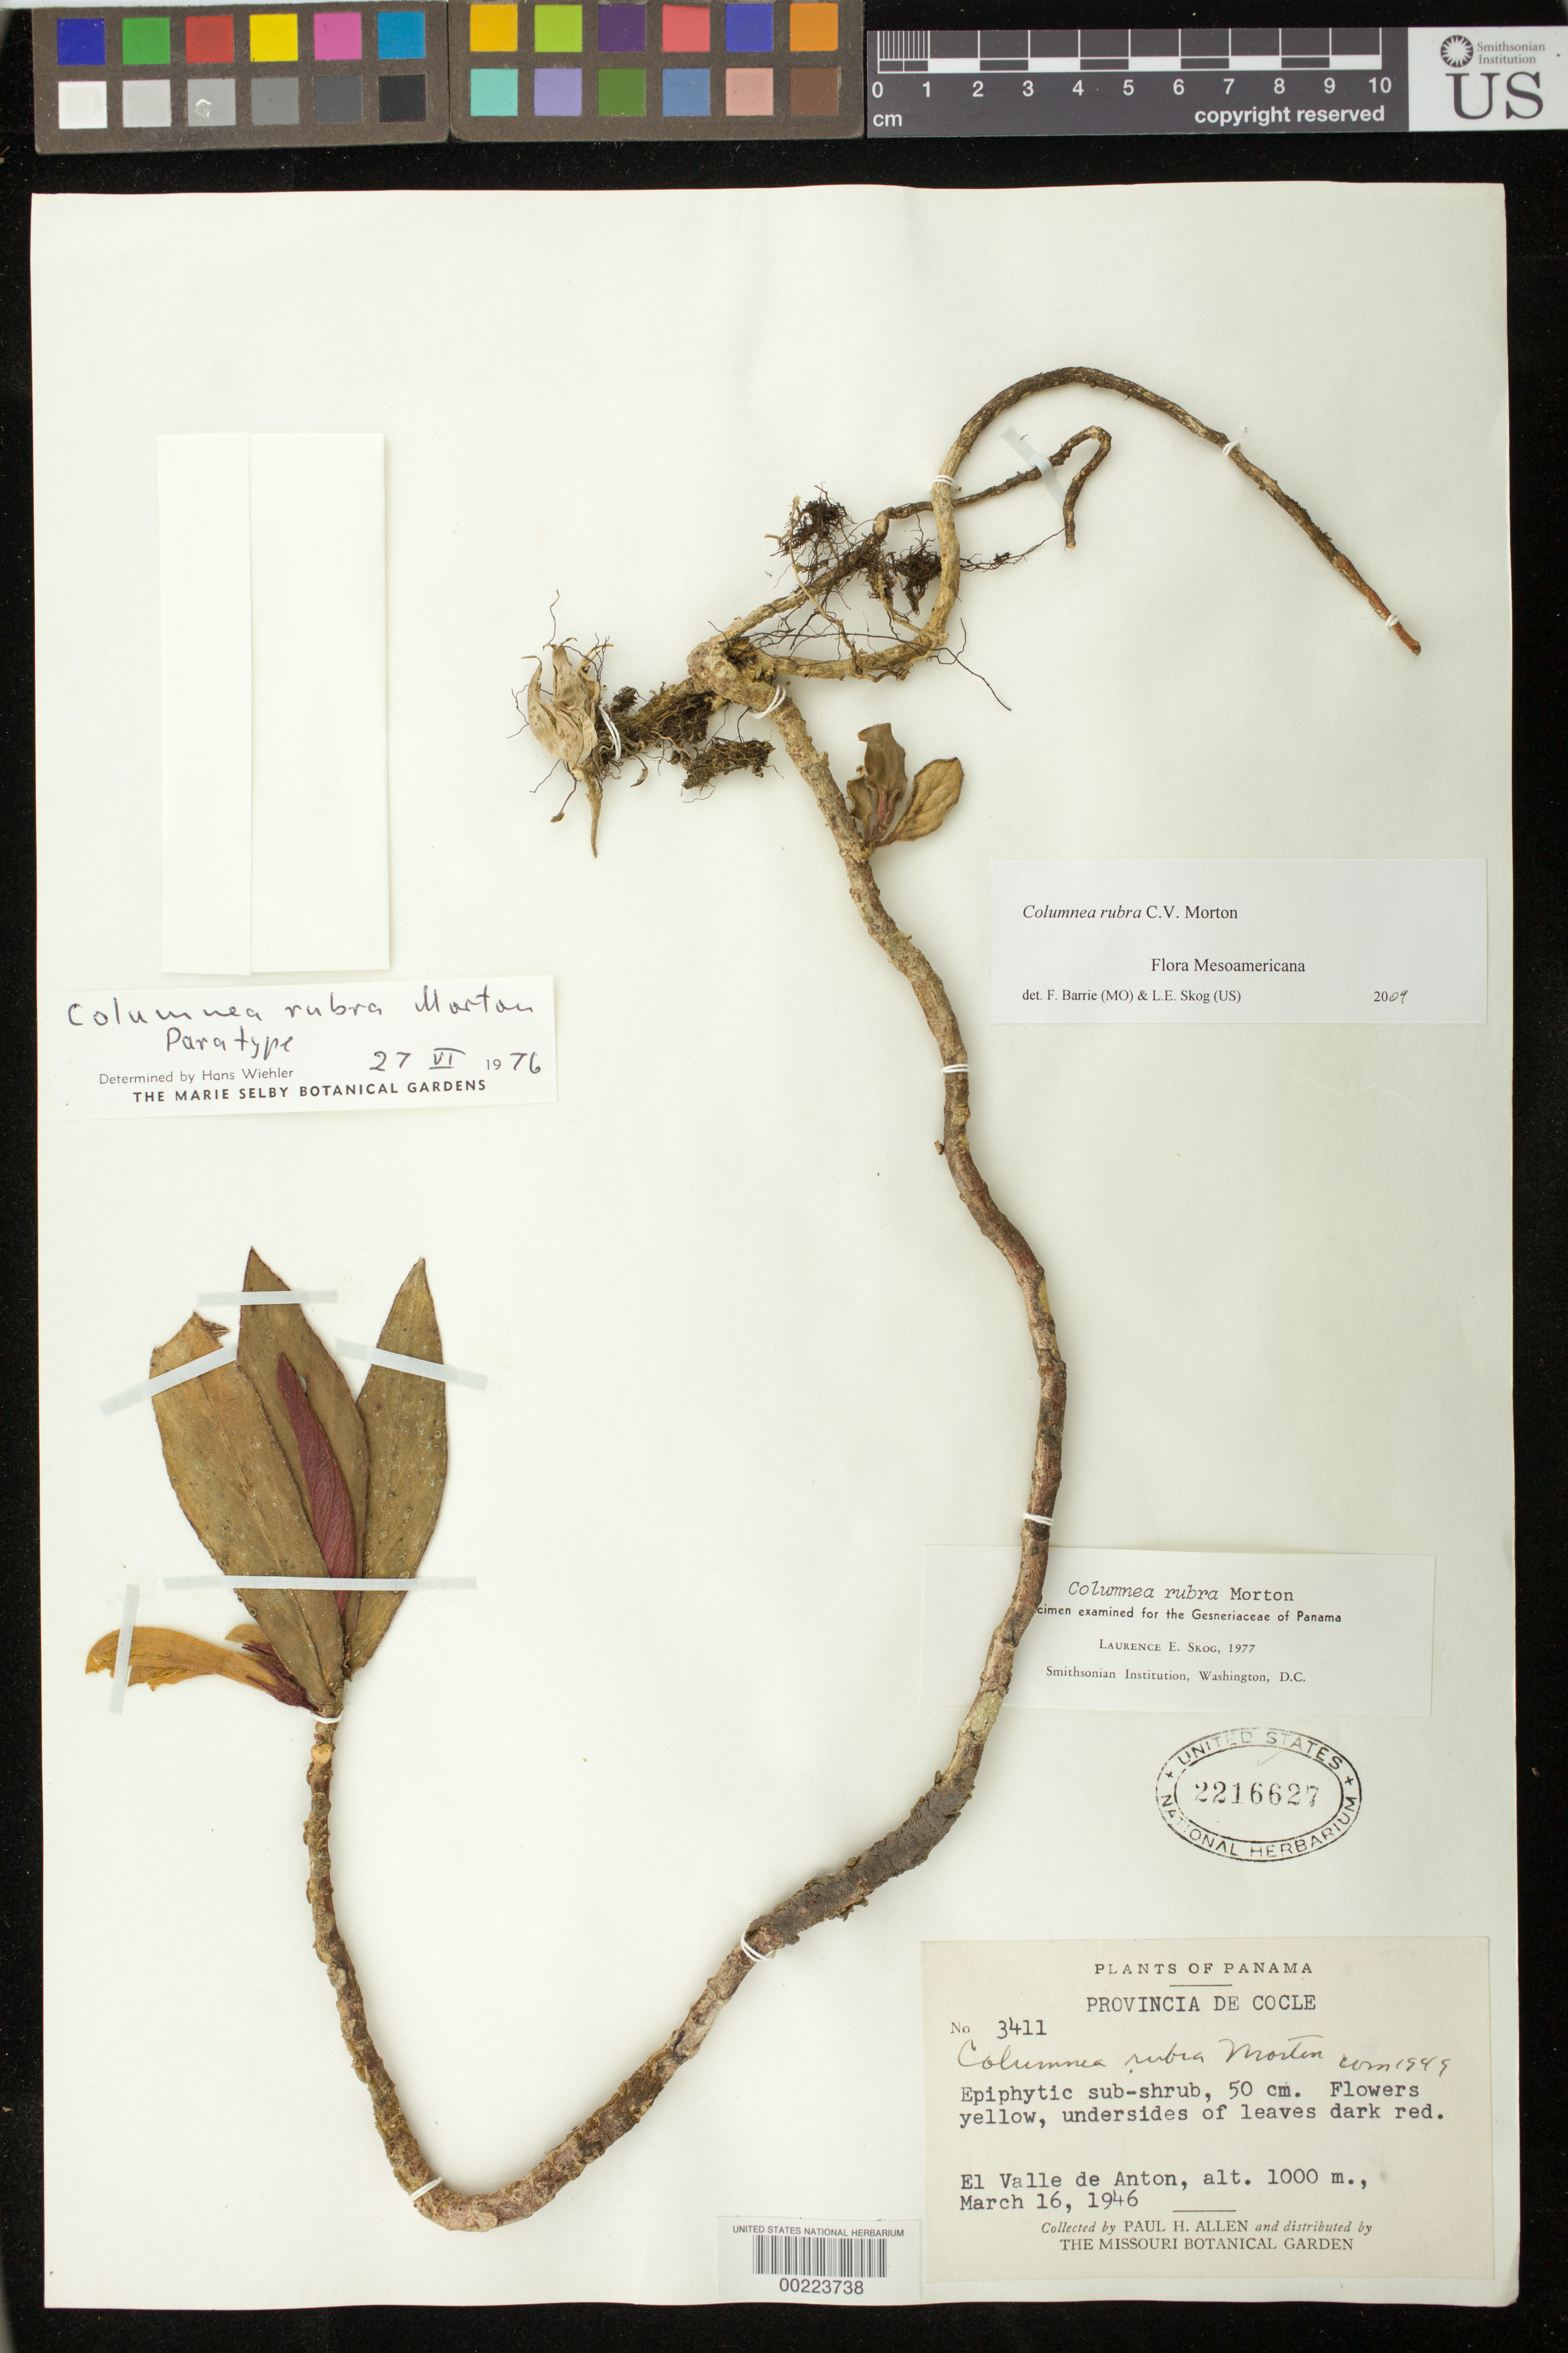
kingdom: Plantae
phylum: Tracheophyta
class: Magnoliopsida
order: Lamiales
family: Gesneriaceae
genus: Columnea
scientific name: Columnea rubra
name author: C.V. Morton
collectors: P. H. Allen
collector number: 3411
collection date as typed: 16 Mar 1946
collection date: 1946-03-16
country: Panama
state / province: Coclé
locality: El Valle de Anton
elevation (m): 1000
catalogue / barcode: US 2216627